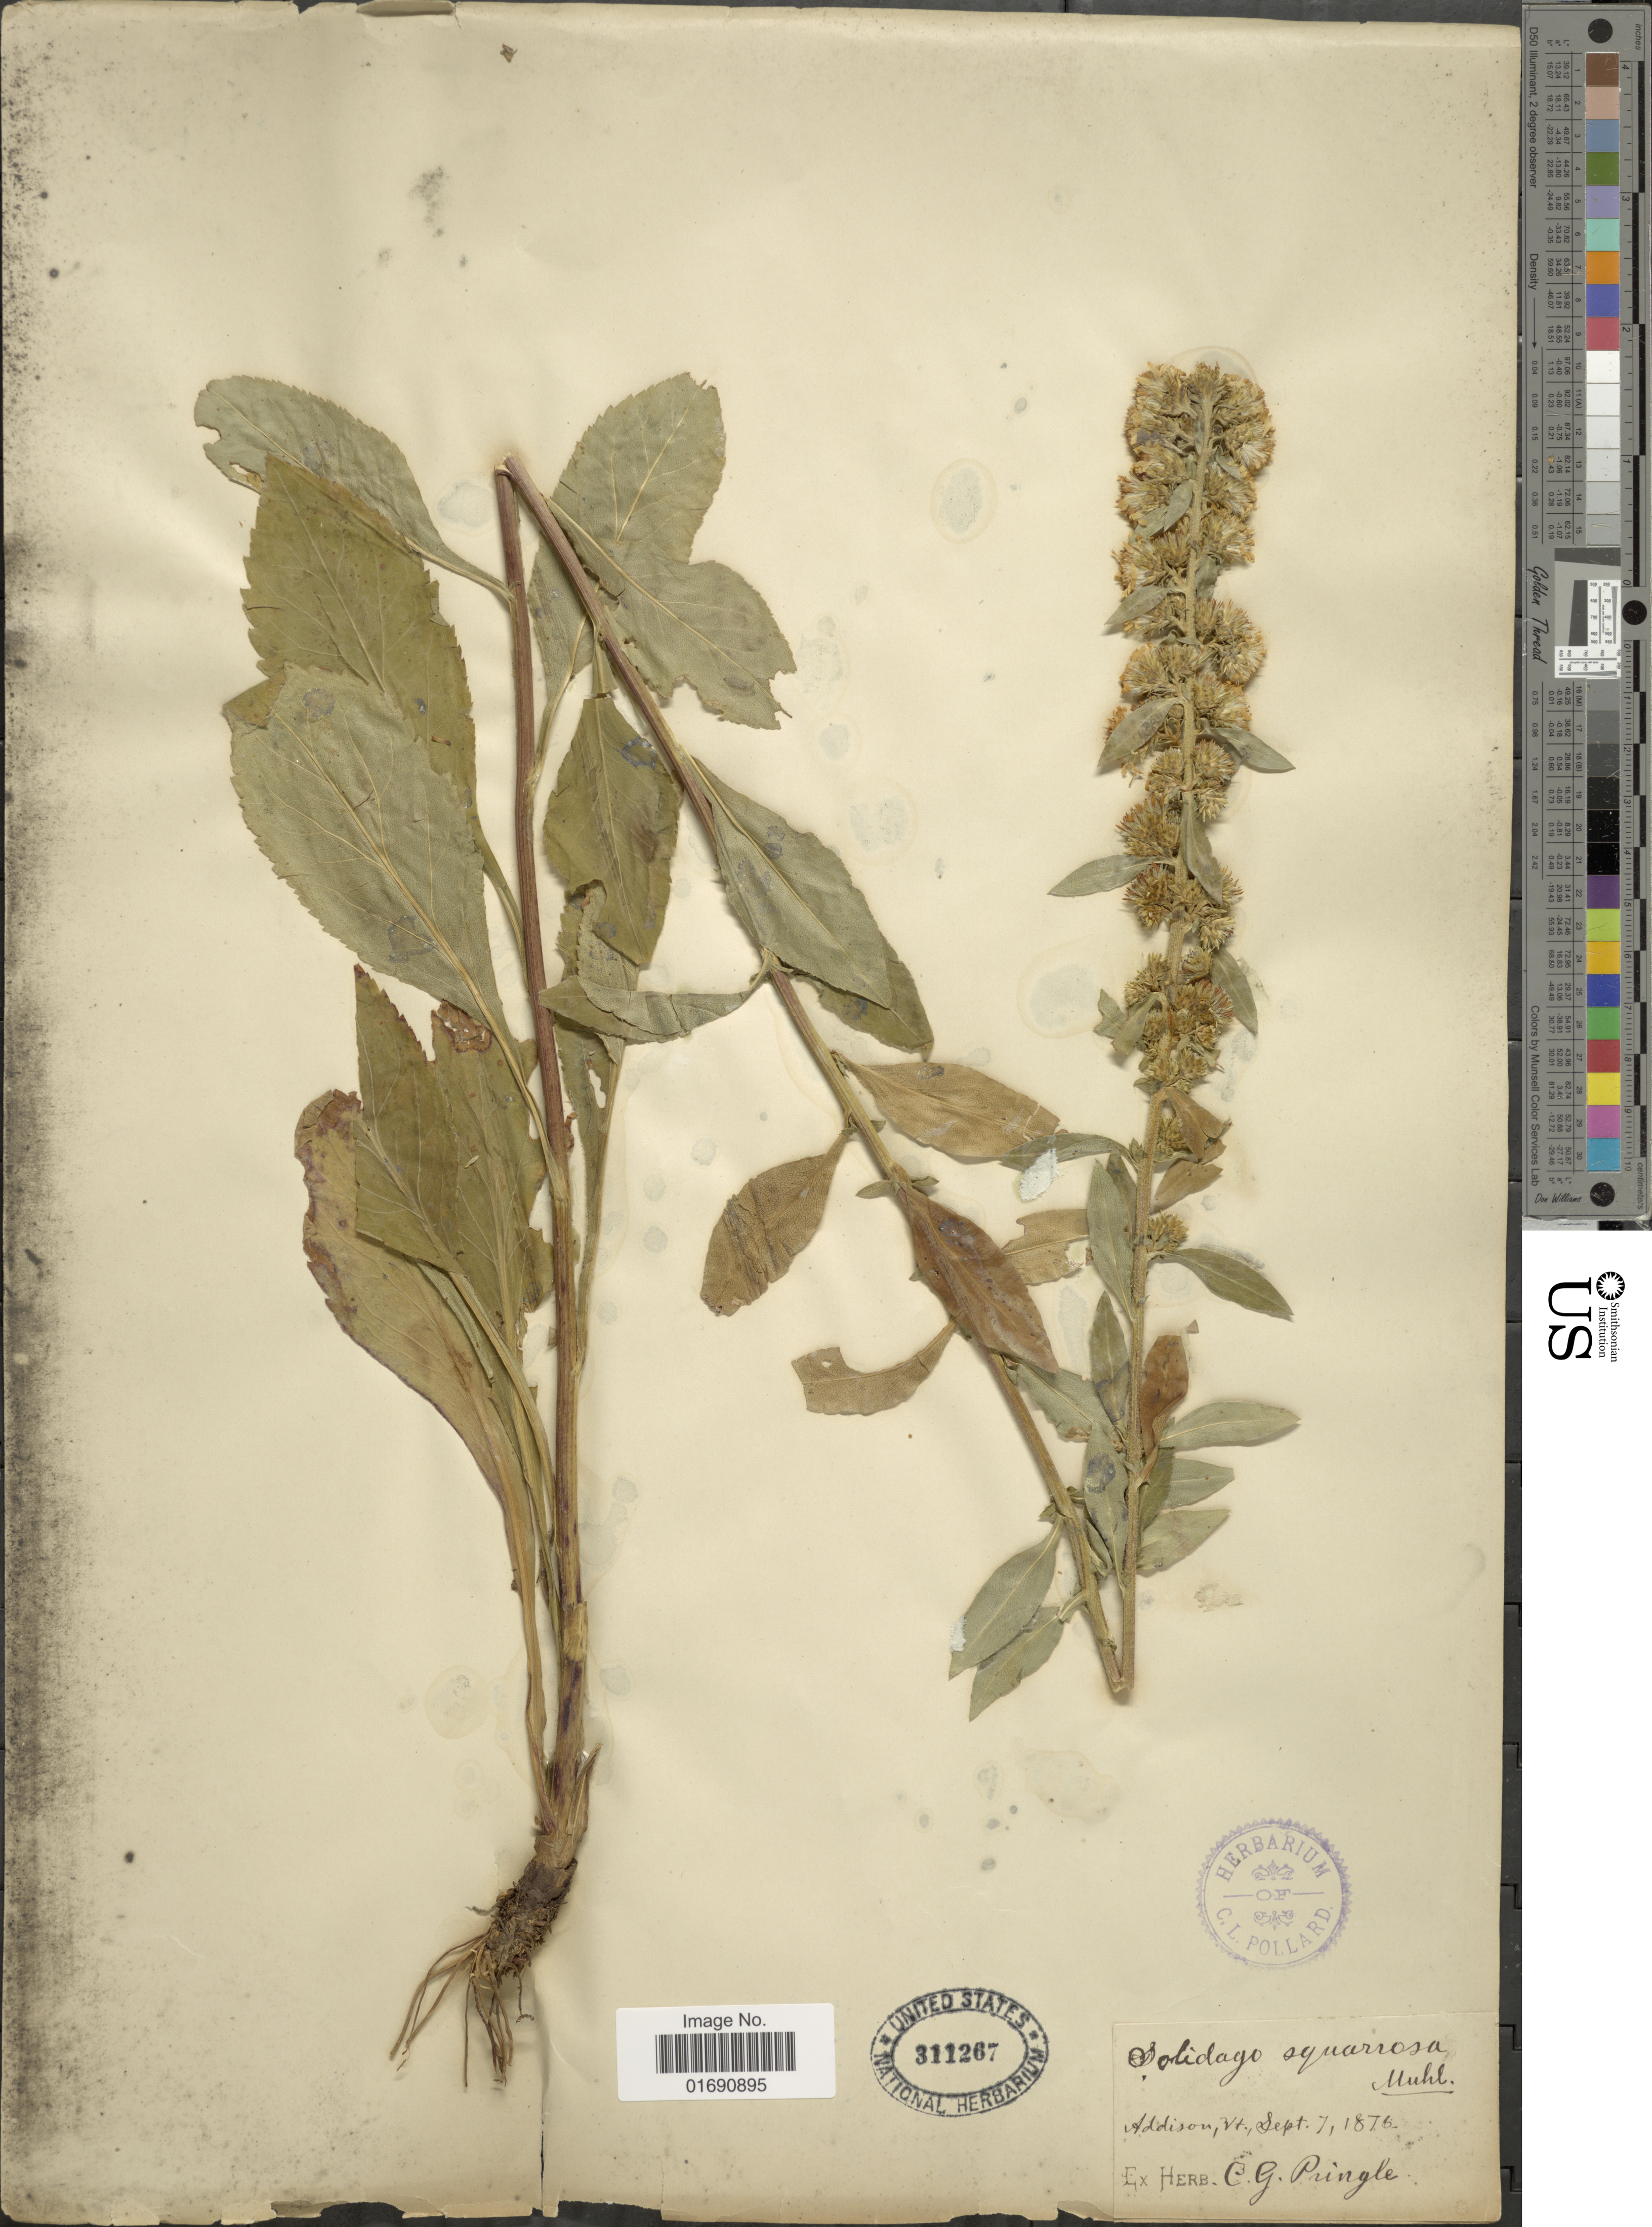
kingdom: Plantae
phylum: Tracheophyta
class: Magnoliopsida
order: Asterales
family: Asteraceae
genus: Solidago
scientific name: Solidago squarrosa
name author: Muhl.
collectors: ex herb. C. G. Pringle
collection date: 1876-09-07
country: United States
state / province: Vermont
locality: Addison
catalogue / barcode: US 311267